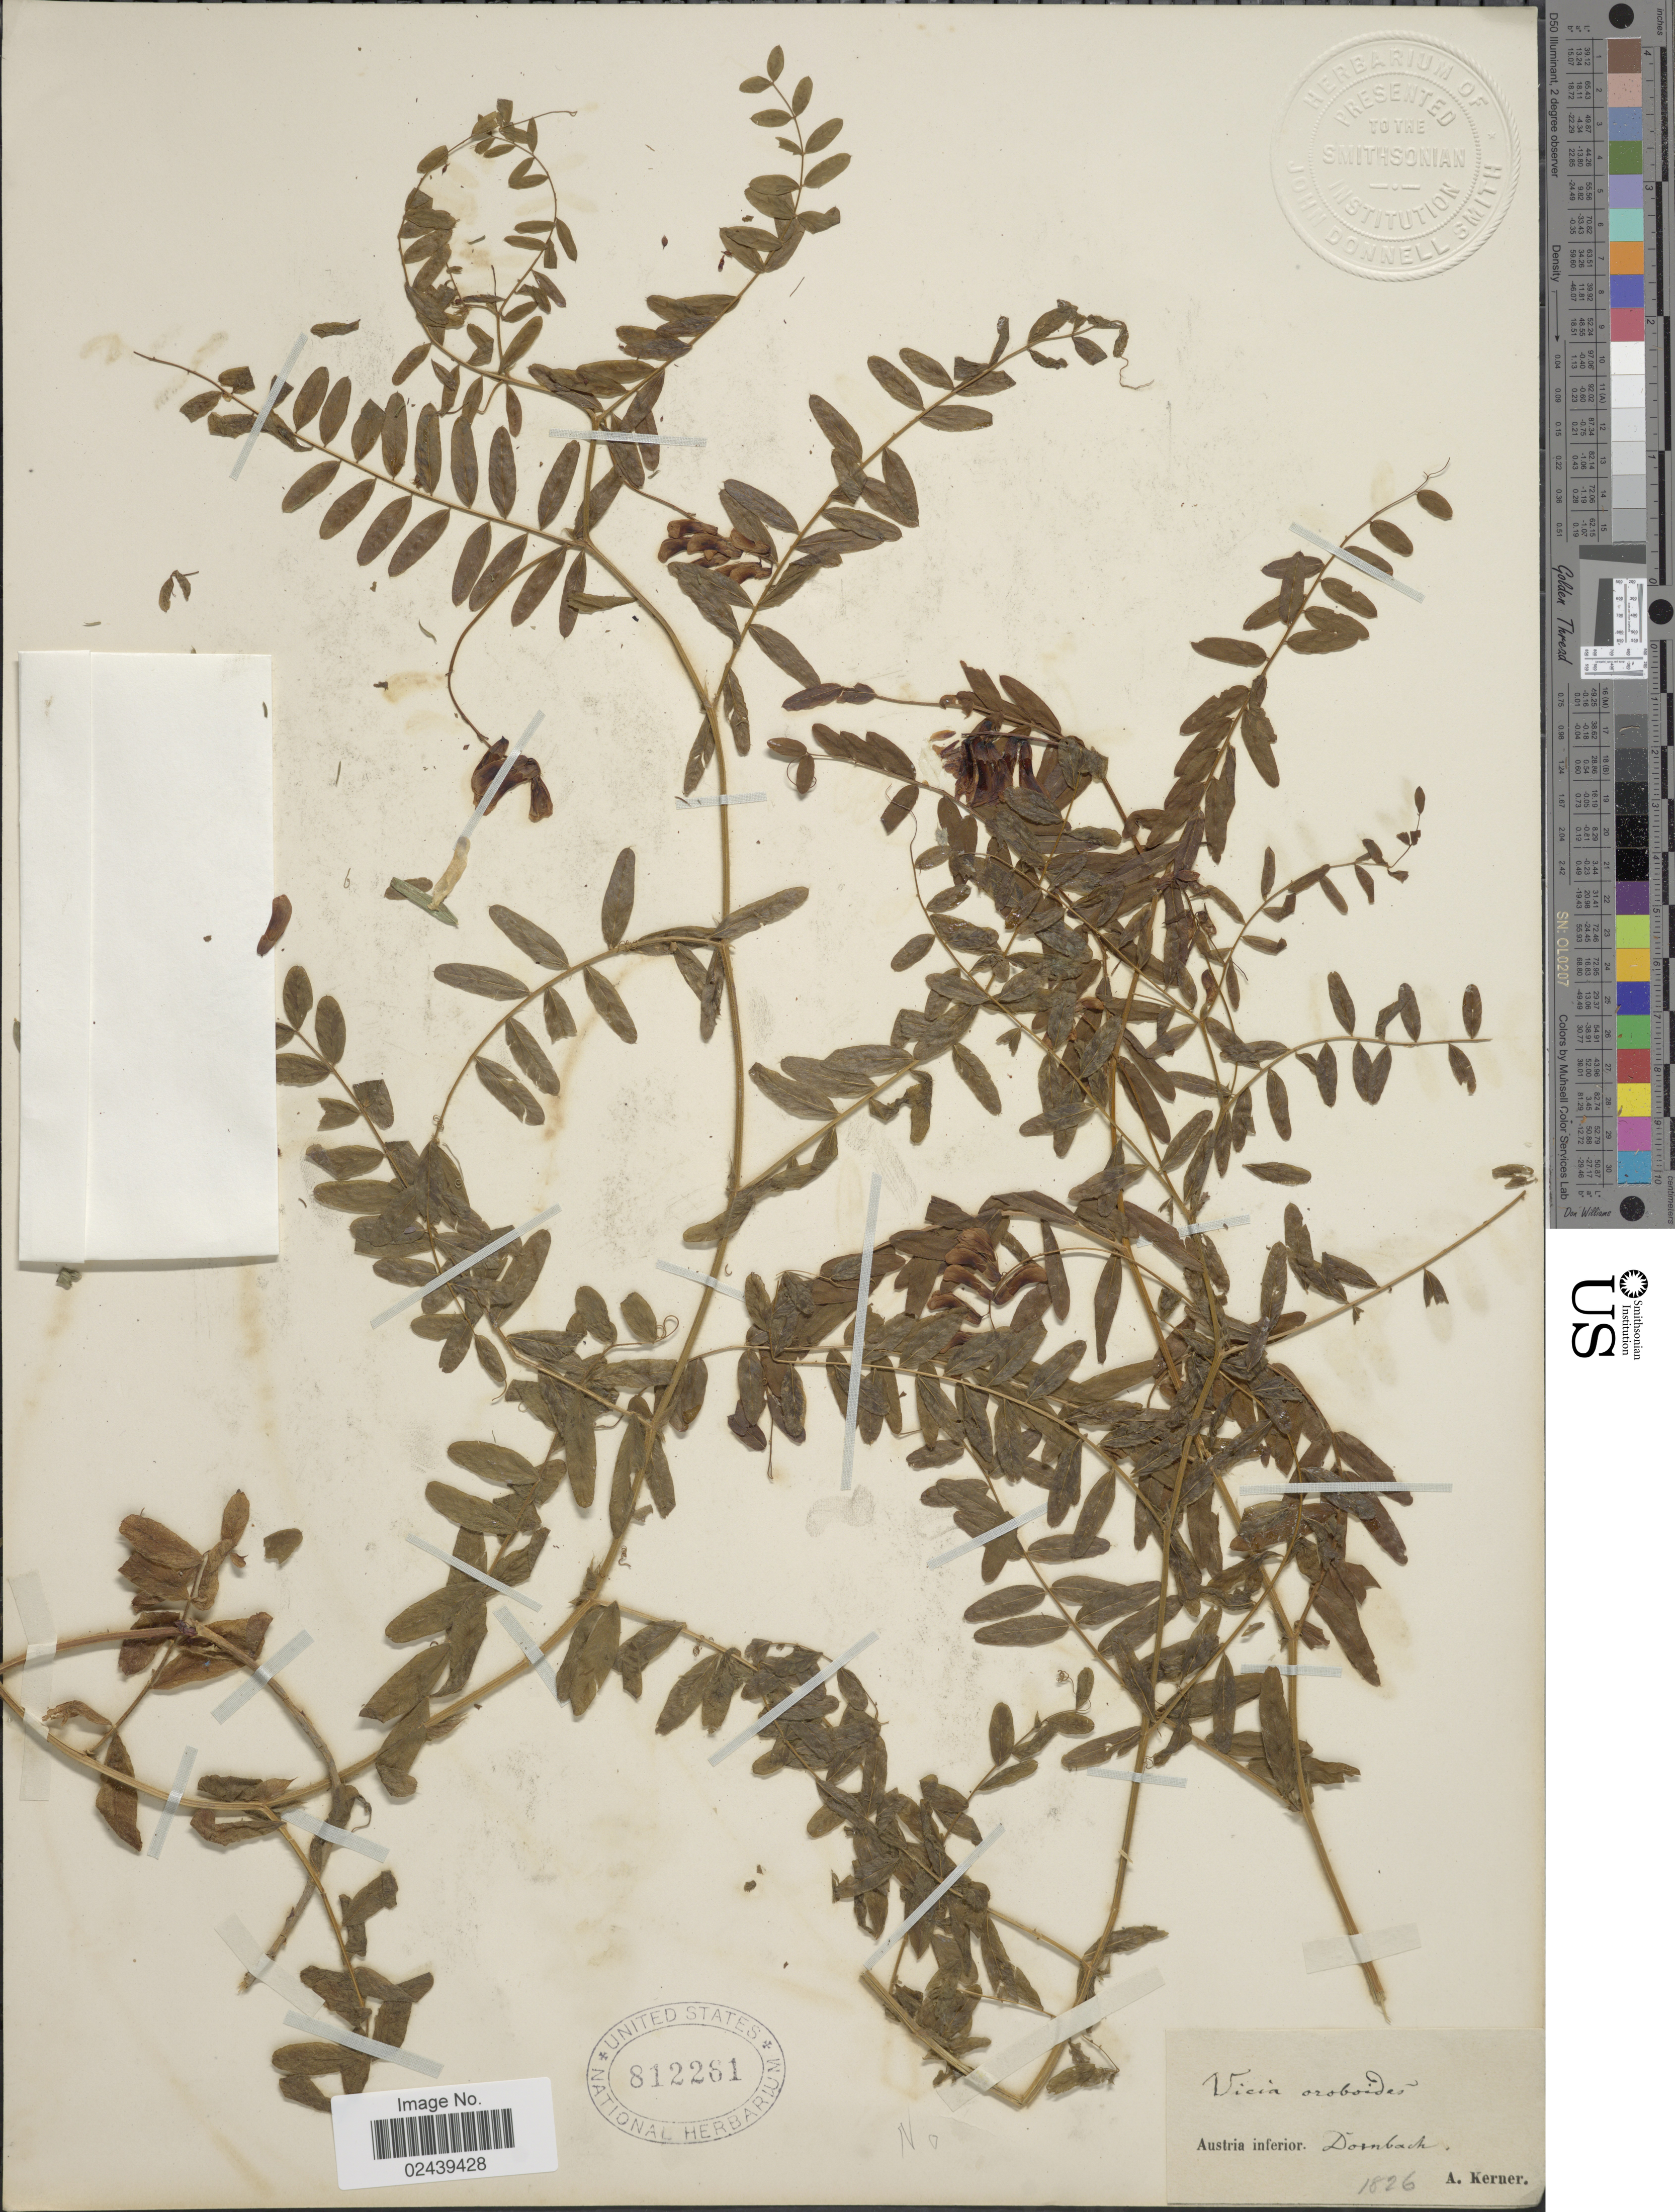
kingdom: Plantae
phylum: Tracheophyta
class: Magnoliopsida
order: Fabales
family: Fabaceae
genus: Vicia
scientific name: Vicia sp.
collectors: A. Kerner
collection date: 1826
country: Austria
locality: Austria inferior Dornbach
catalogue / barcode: US 812261